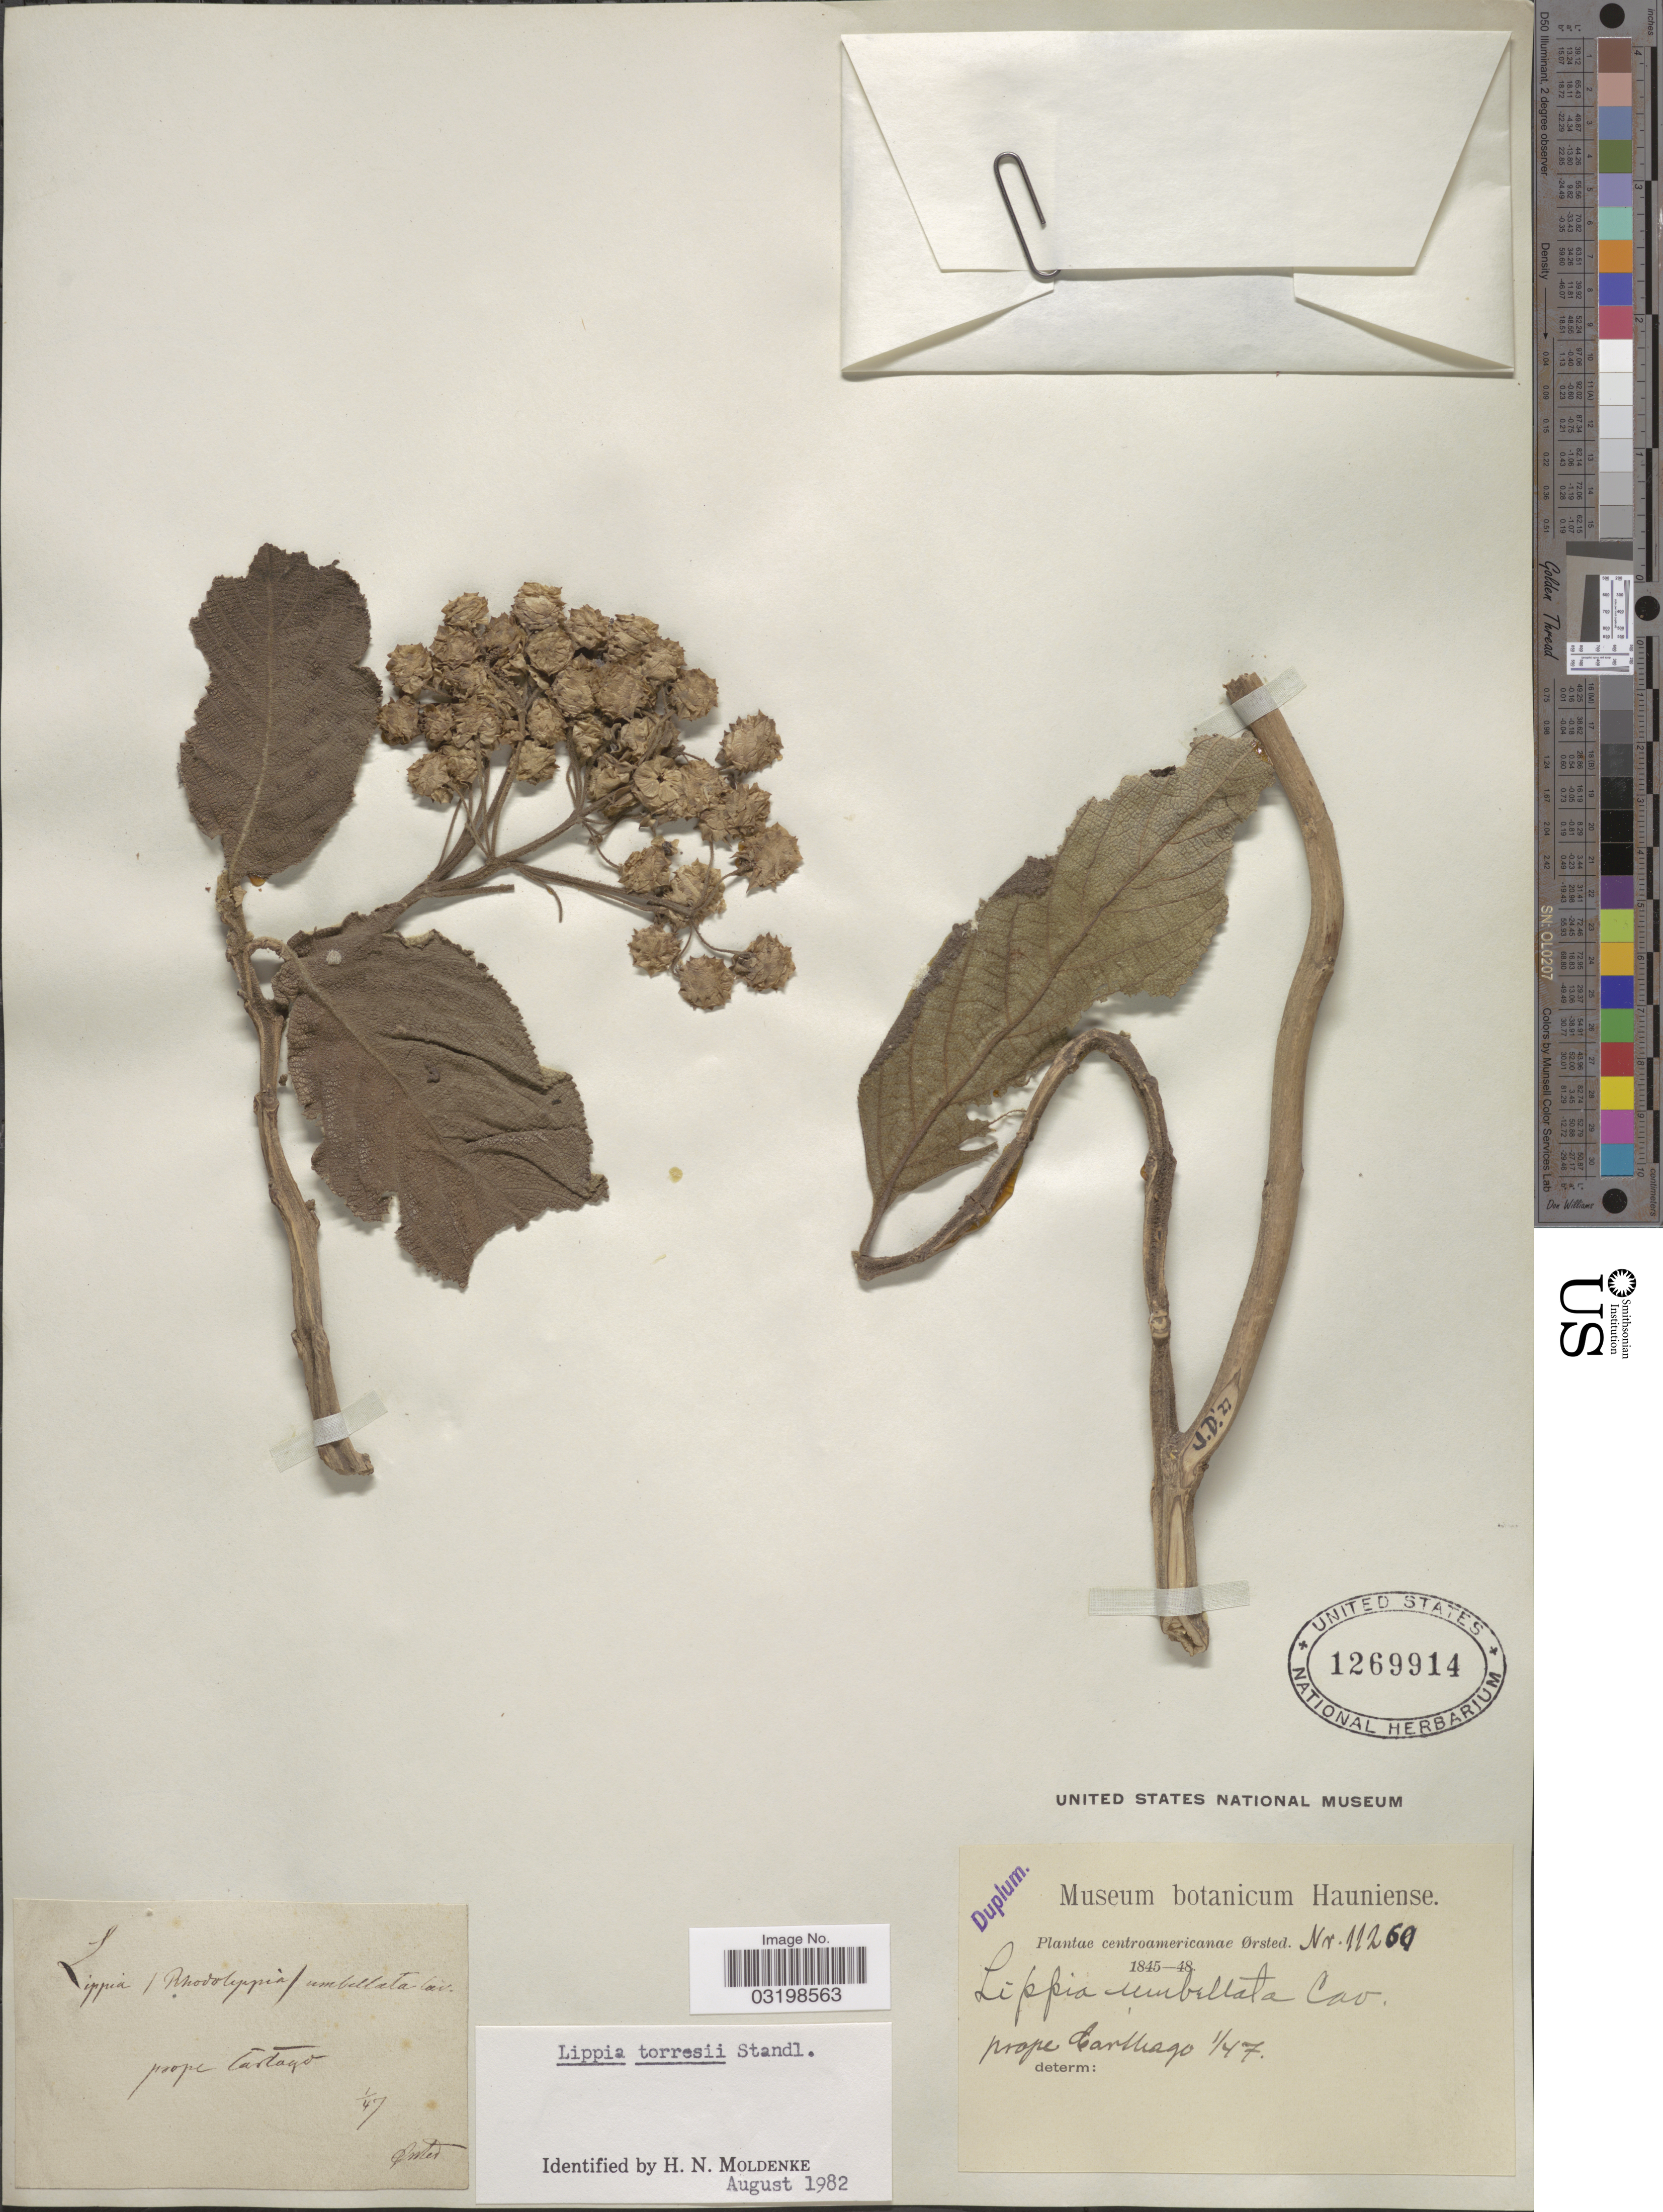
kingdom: Plantae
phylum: Tracheophyta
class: Magnoliopsida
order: Lamiales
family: Verbenaceae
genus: Lippia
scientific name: Lippia umbellata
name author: Cav.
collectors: Ørsted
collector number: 11260*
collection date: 1847-01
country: Costa Rica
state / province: Cartago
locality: Prope Cartago.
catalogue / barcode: US 1269914